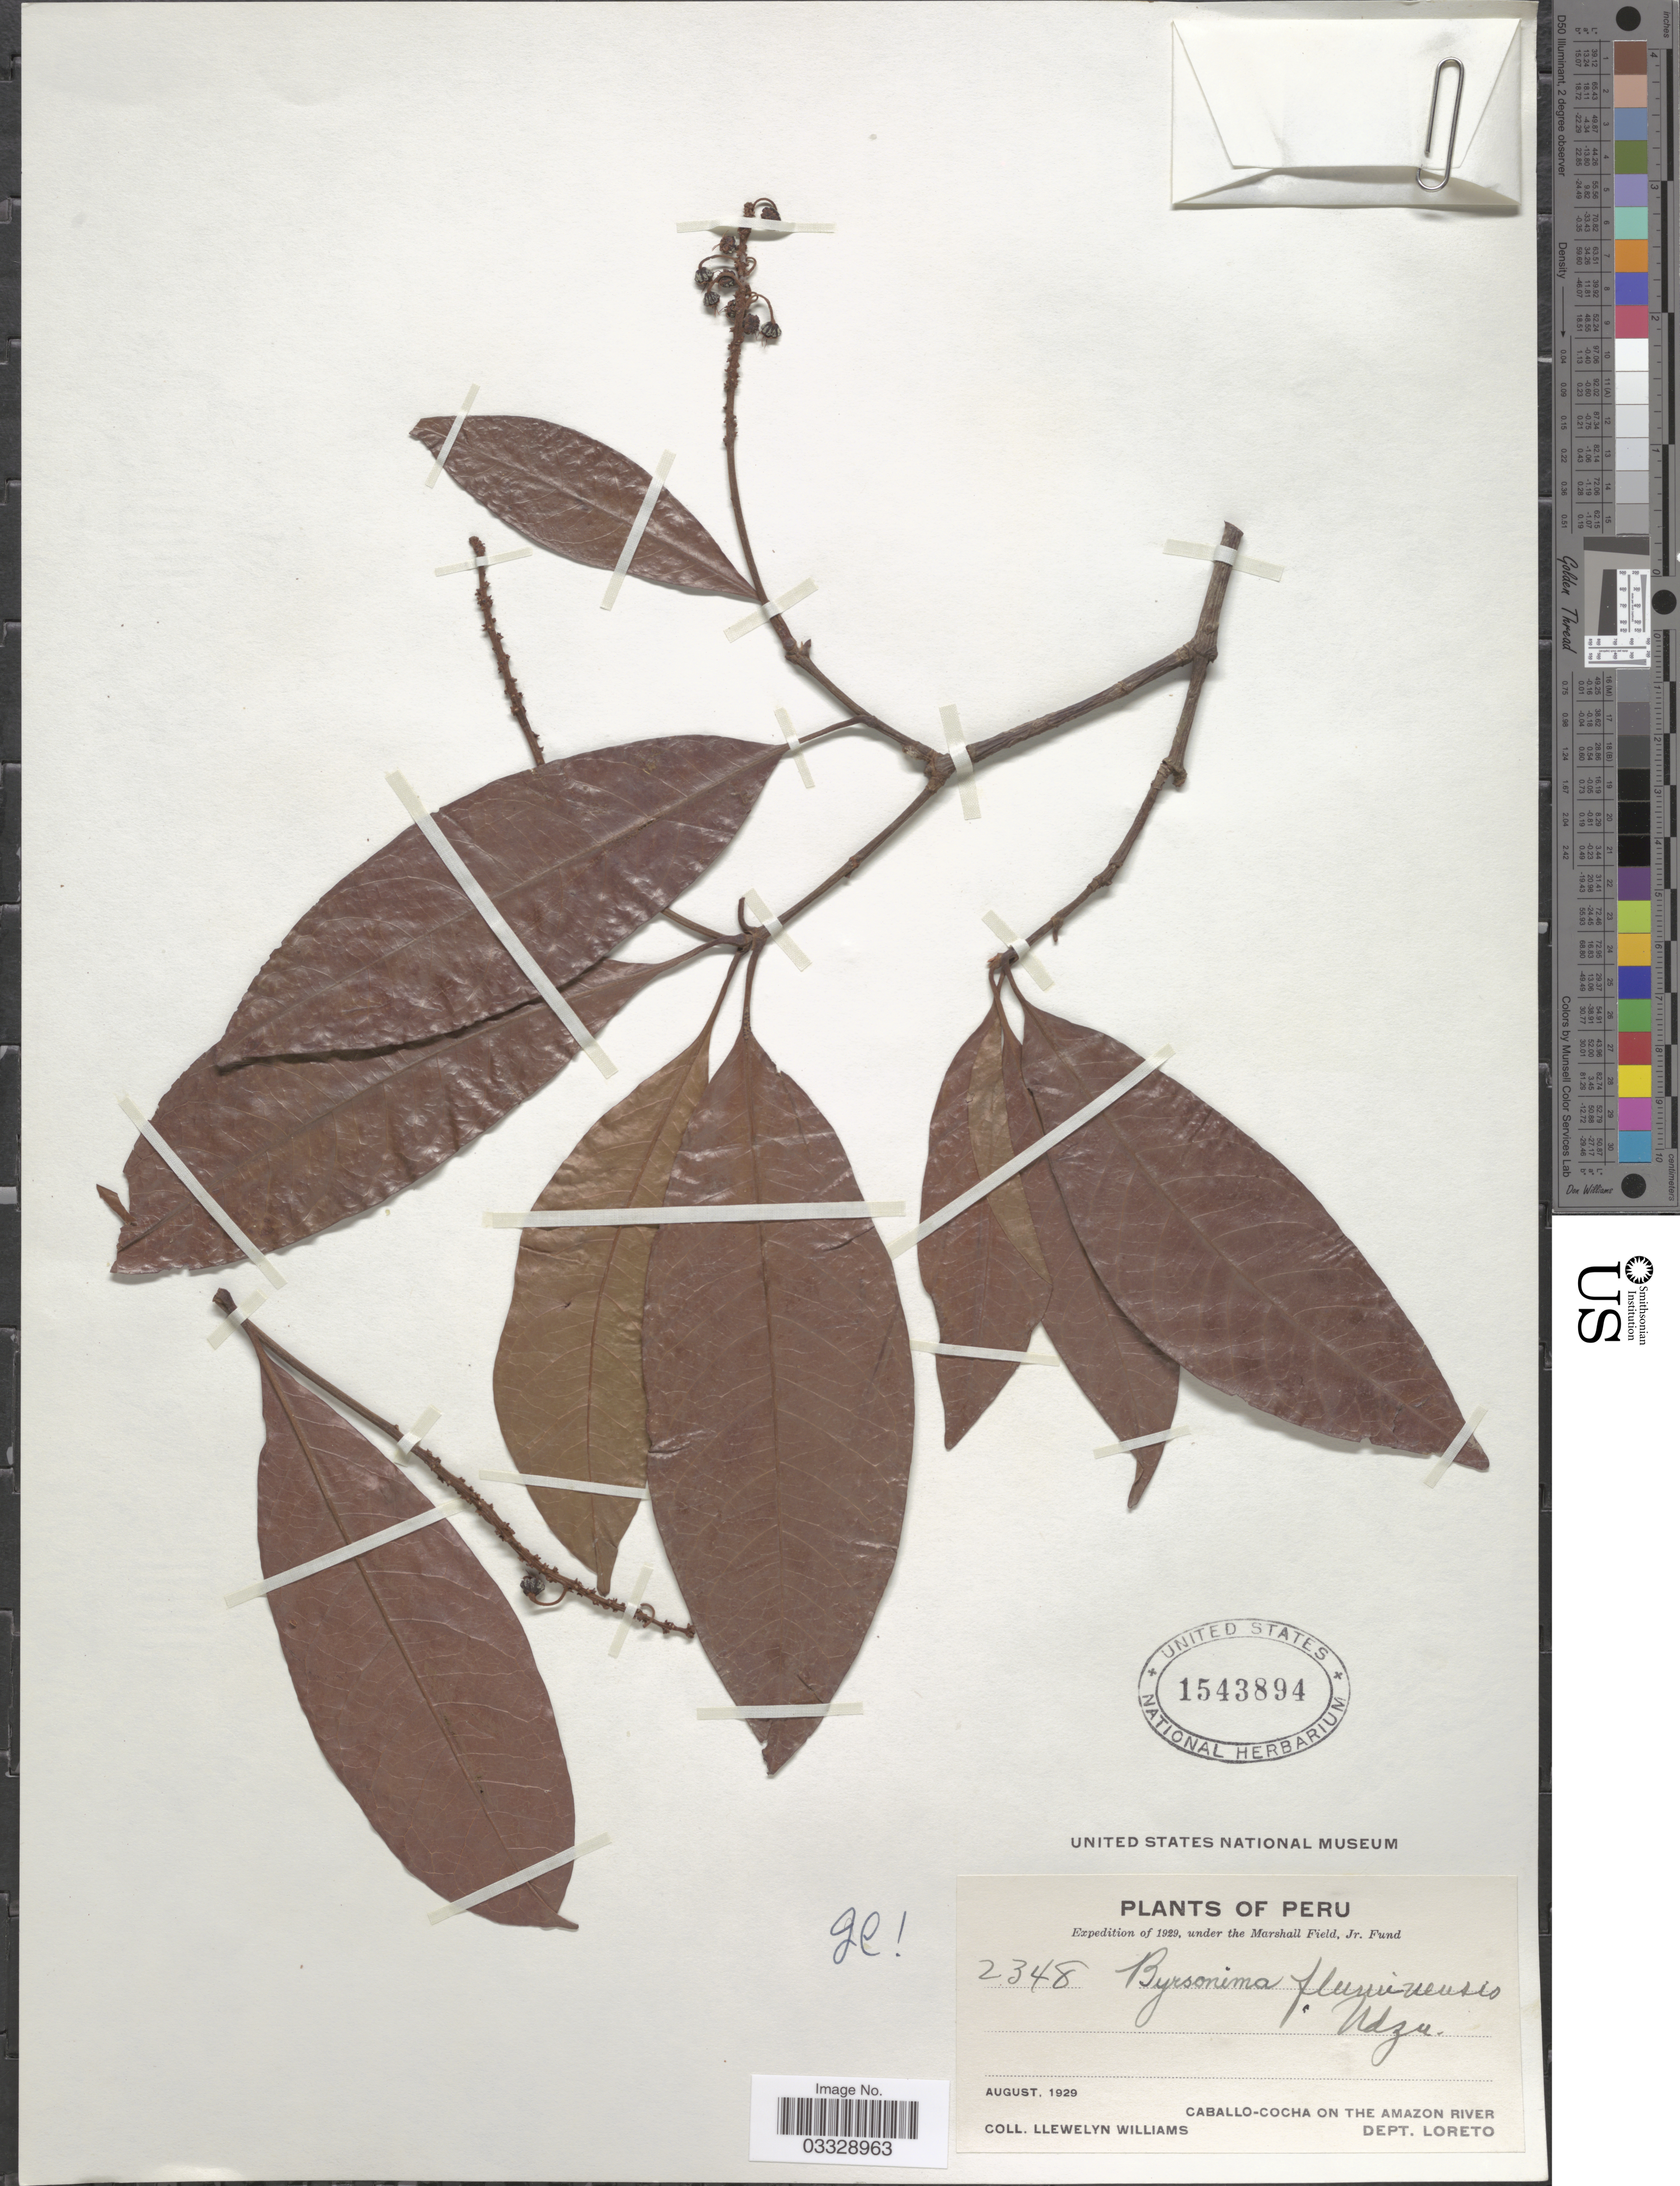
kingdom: Plantae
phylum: Tracheophyta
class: Magnoliopsida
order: Malpighiales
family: Malpighiaceae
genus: Byrsonima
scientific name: Byrsonima fluminensis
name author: Nied.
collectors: Ll. Williams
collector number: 2348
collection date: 1929-08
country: Peru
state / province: Loreto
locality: Caballo-Cocha on the Amazon River. Dept. Loreto.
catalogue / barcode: US 1543894